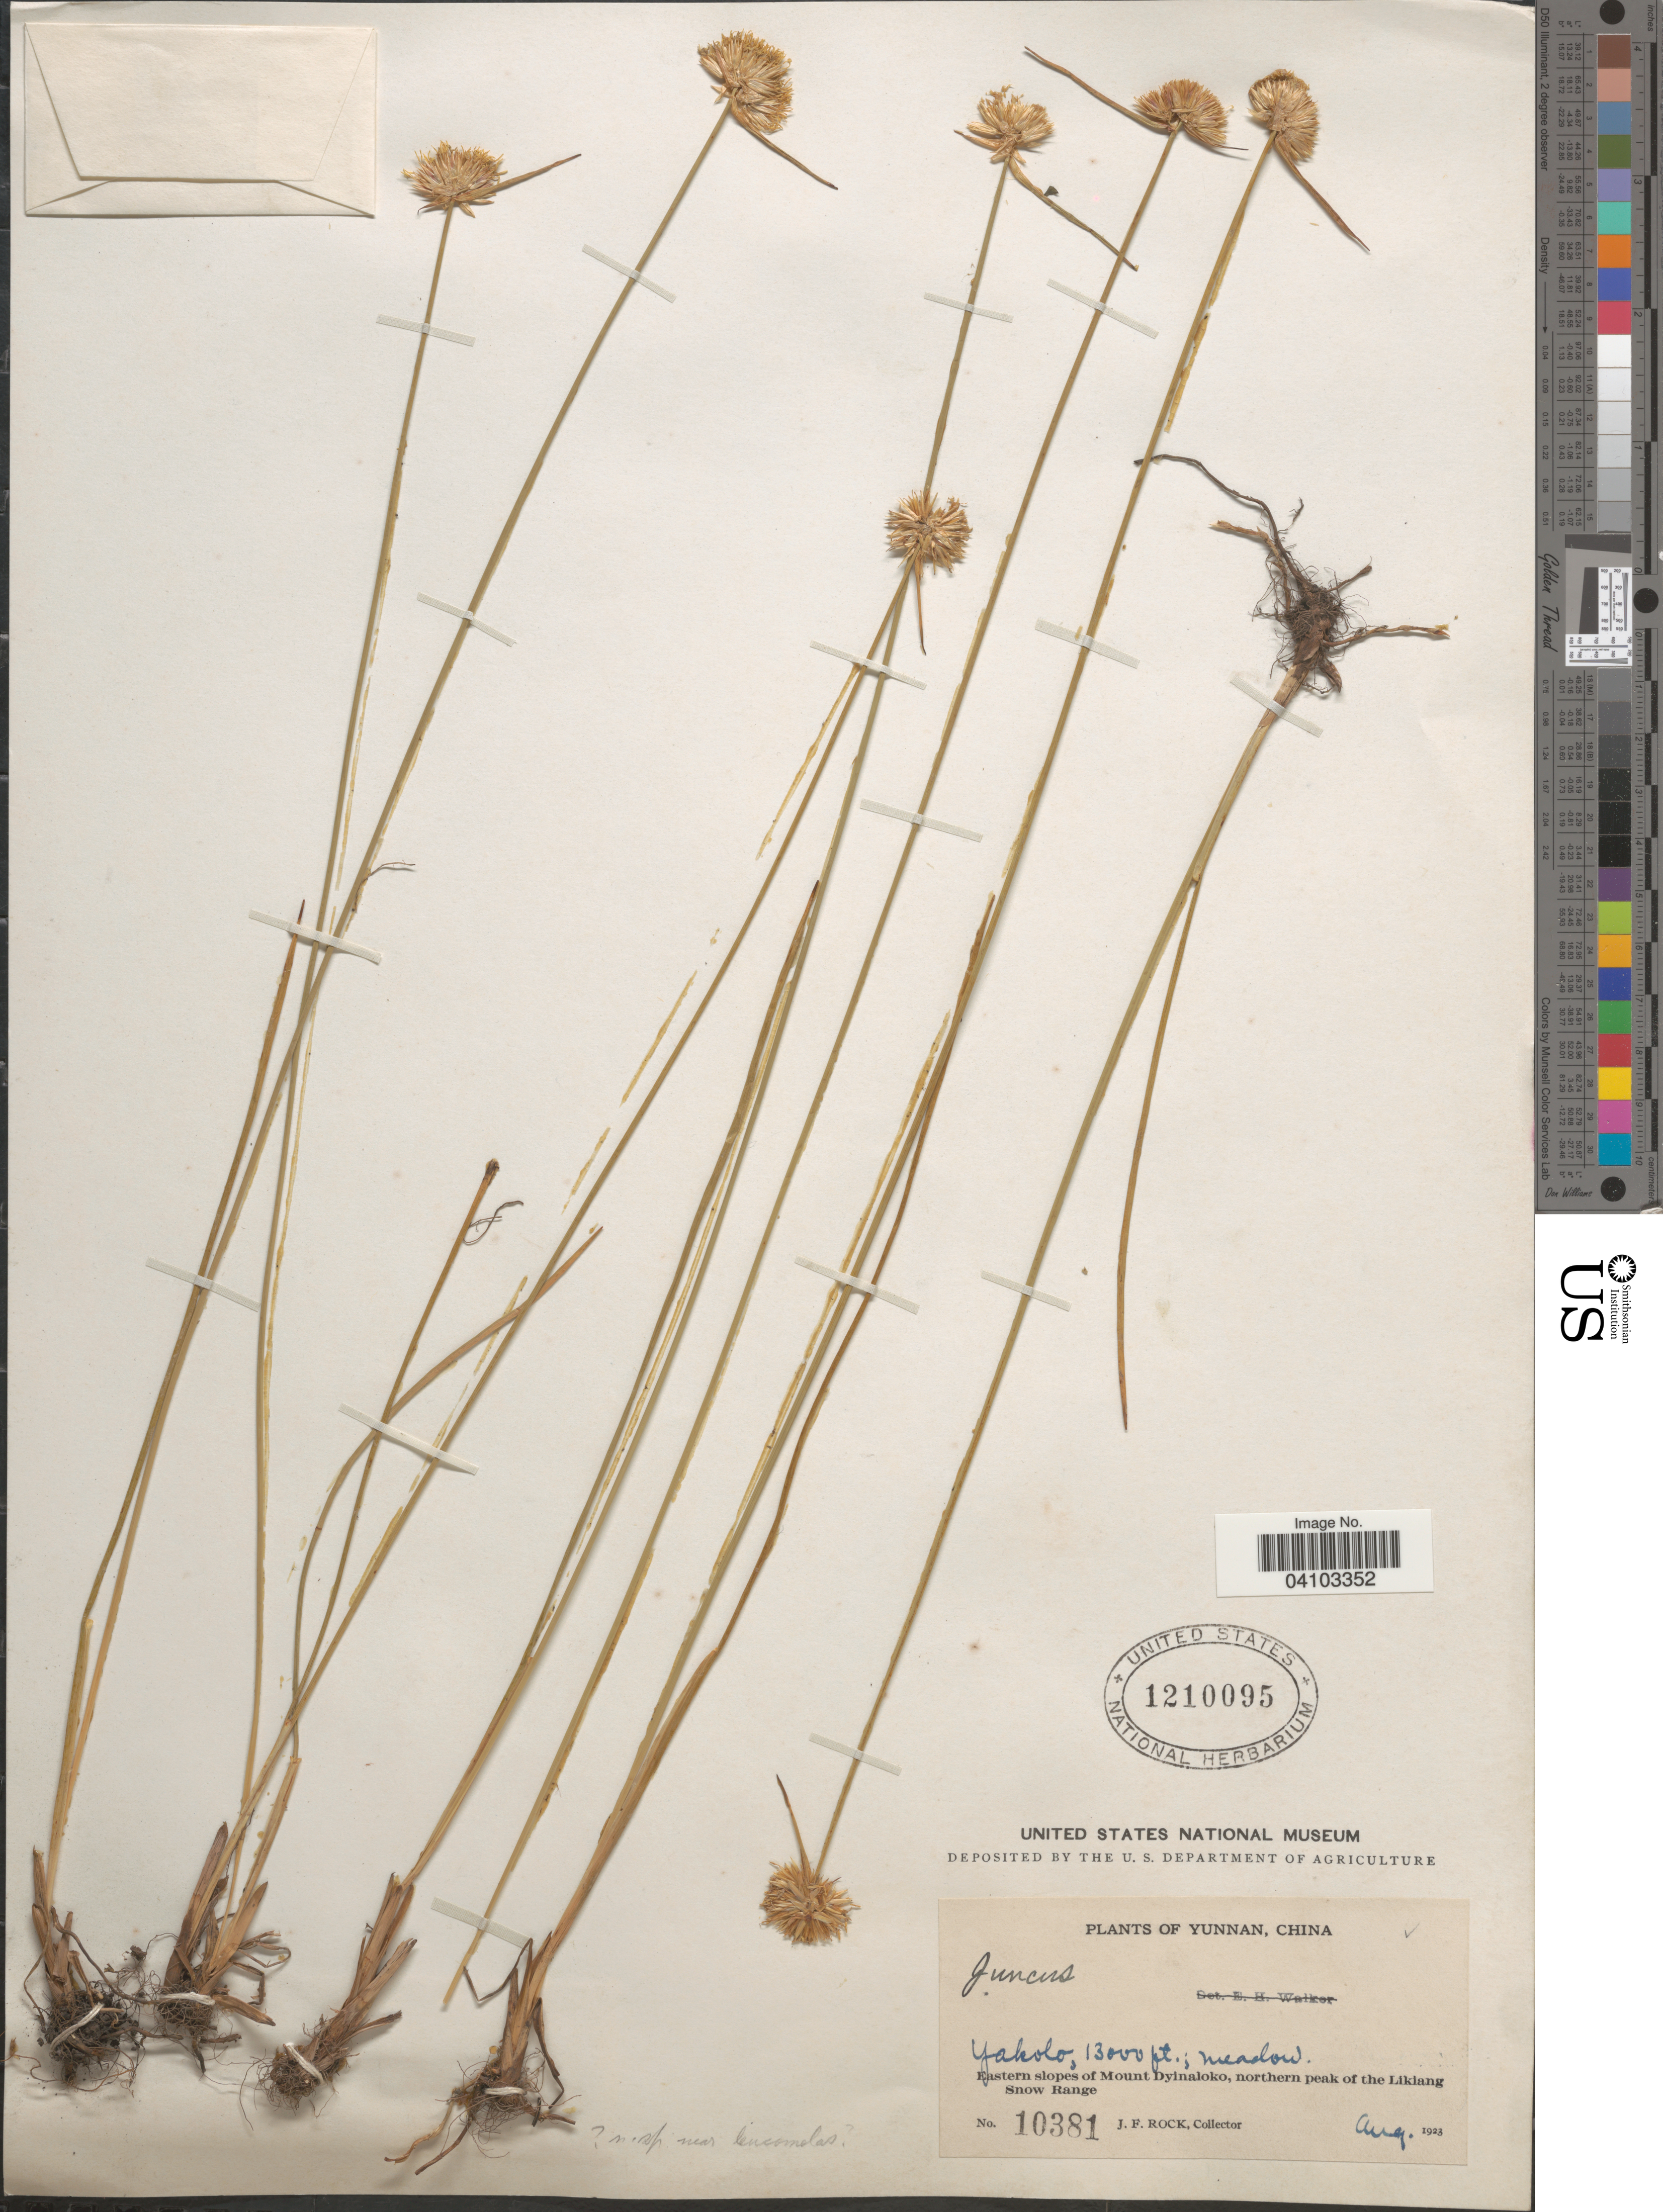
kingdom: Plantae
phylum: Tracheophyta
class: Liliopsida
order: Poales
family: Juncaceae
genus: Juncus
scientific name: Juncus sp.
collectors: J. Rock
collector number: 10381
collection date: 1923-08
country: China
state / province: Yunnan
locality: Yakolo. Eastern slopes of Mount Dyinaloko, northern peak of the Likiang Snow Range.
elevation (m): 3962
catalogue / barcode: US 1210095